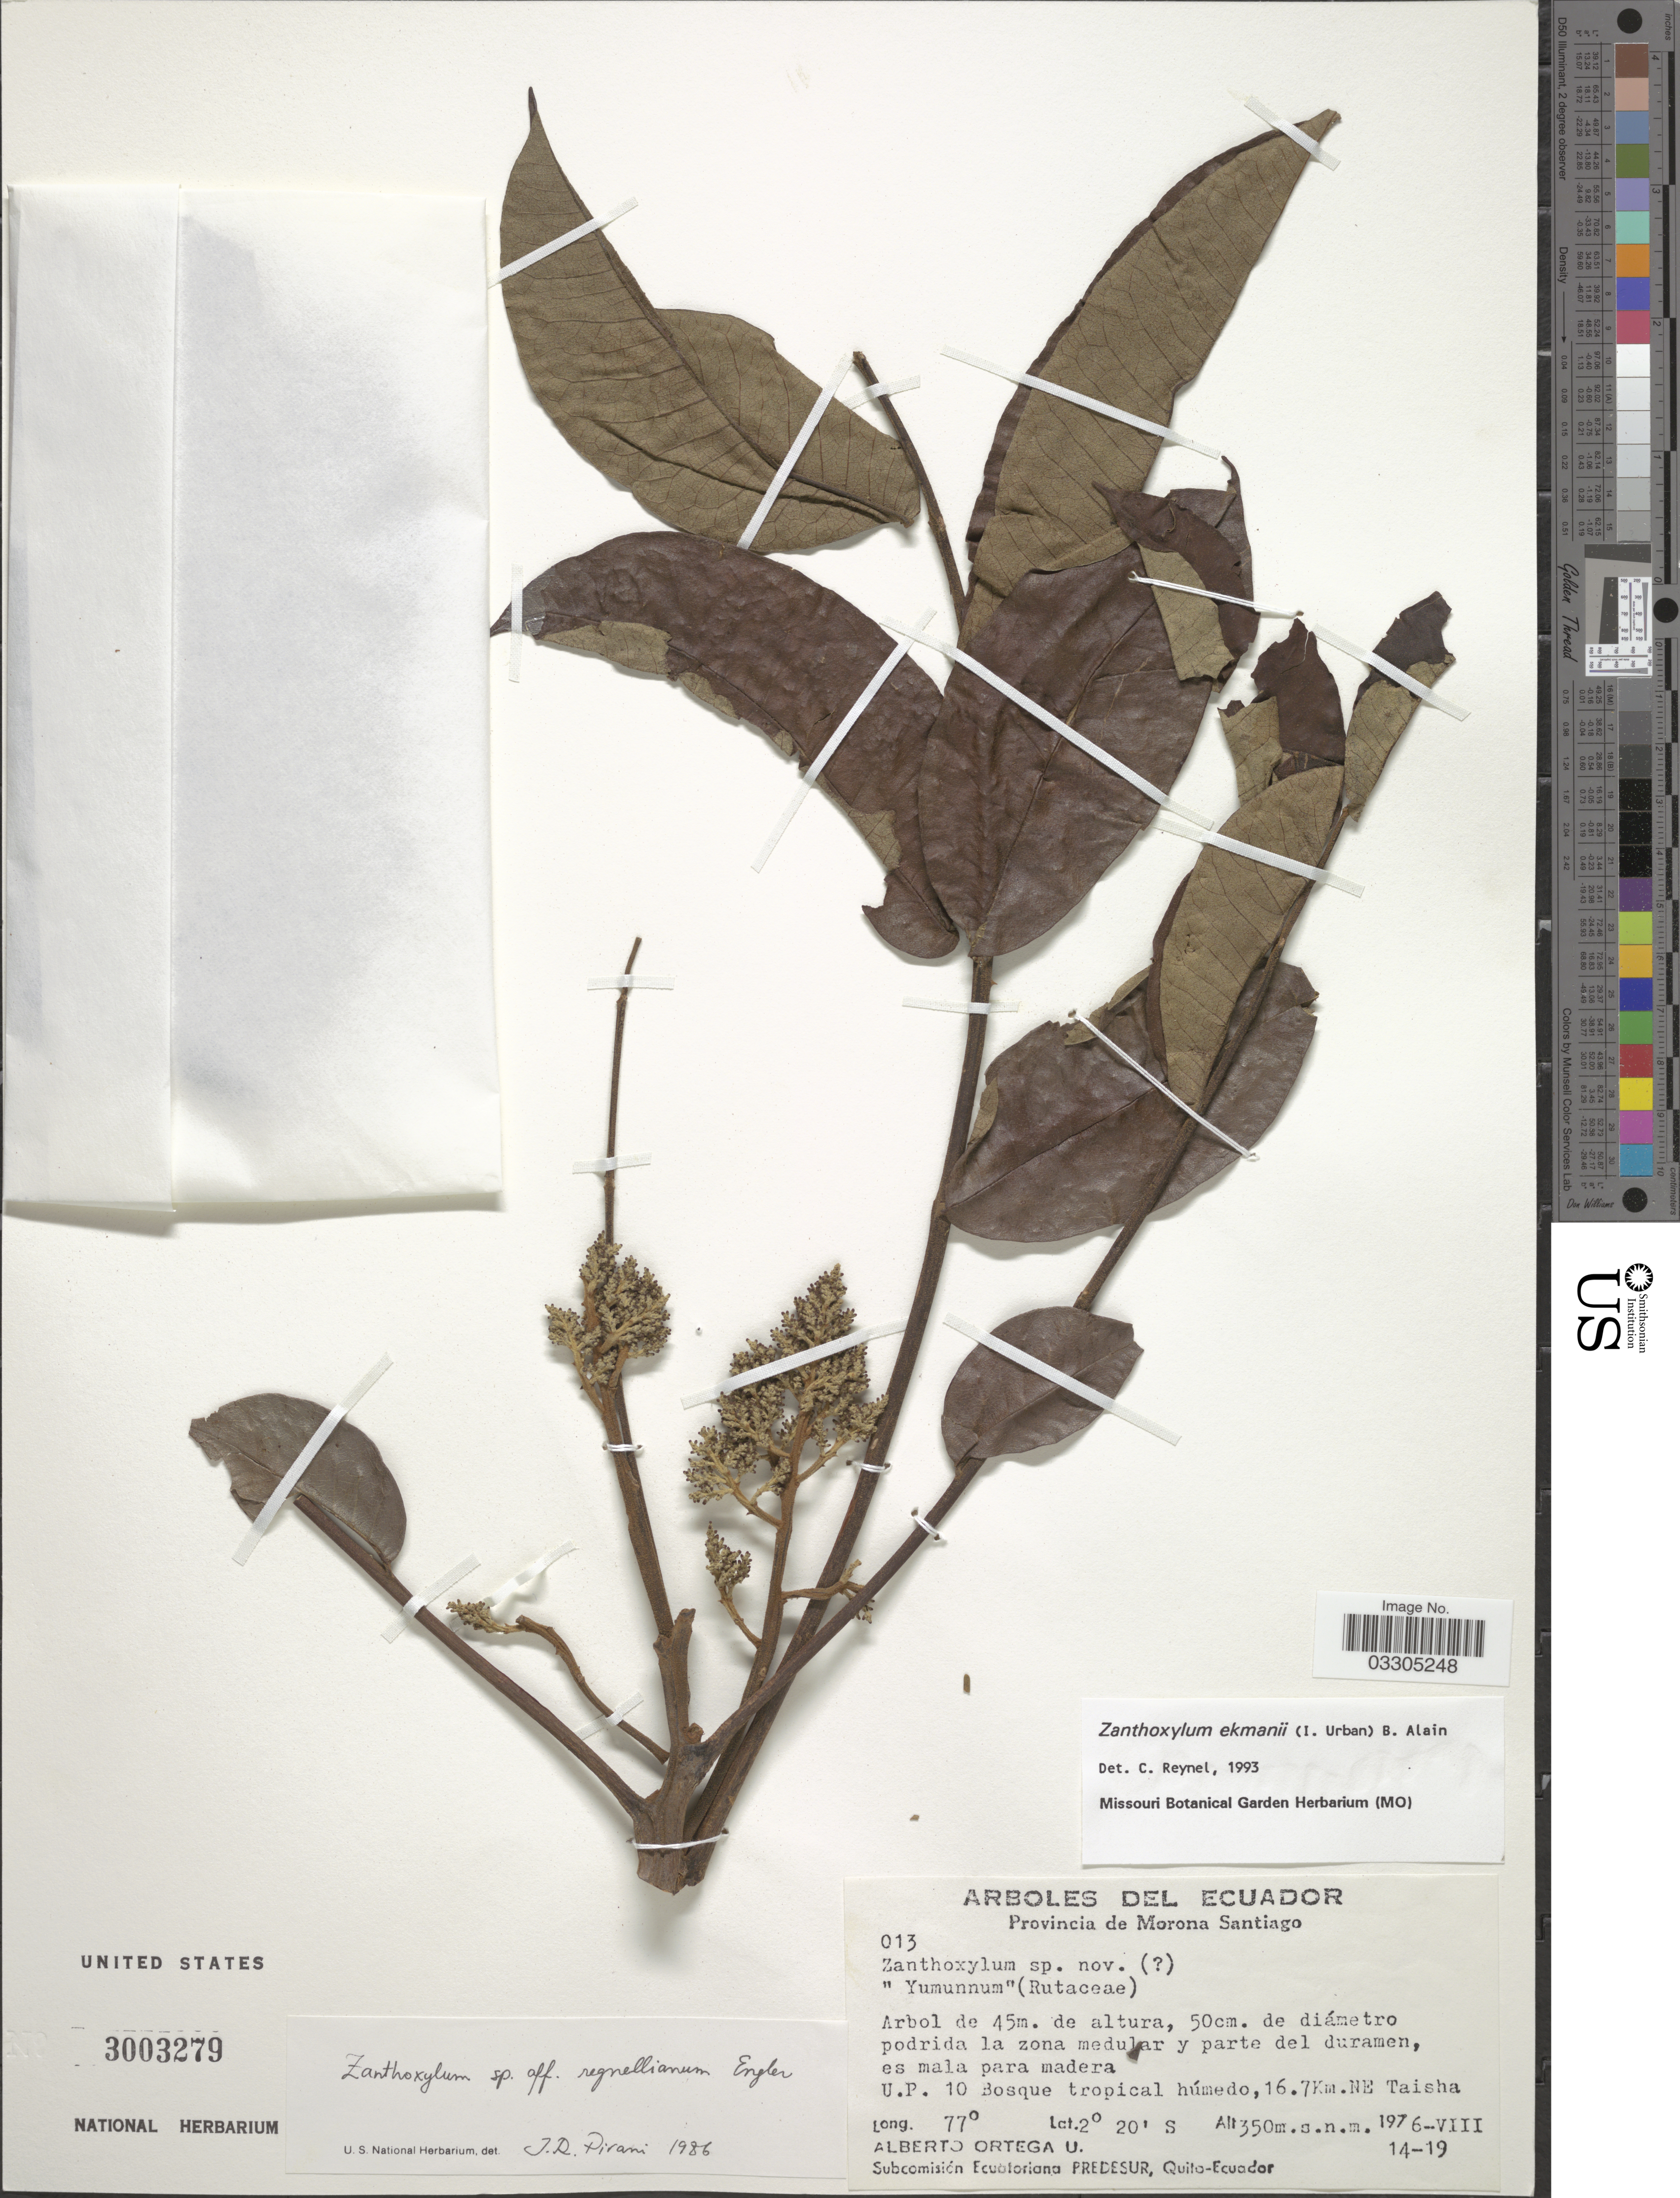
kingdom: Plantae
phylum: Tracheophyta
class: Magnoliopsida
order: Sapindales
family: Rutaceae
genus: Zanthoxylum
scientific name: Zanthoxylum ekmanii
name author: (Urb.) Alain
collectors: A. T. Ortega U.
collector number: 013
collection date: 1976-08-14/1976-08-19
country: Ecuador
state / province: Morona-Santiago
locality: U.P. 10 Bosque tropical húmedo, 16.7Km. NE Taisha.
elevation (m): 350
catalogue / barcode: US 3003279